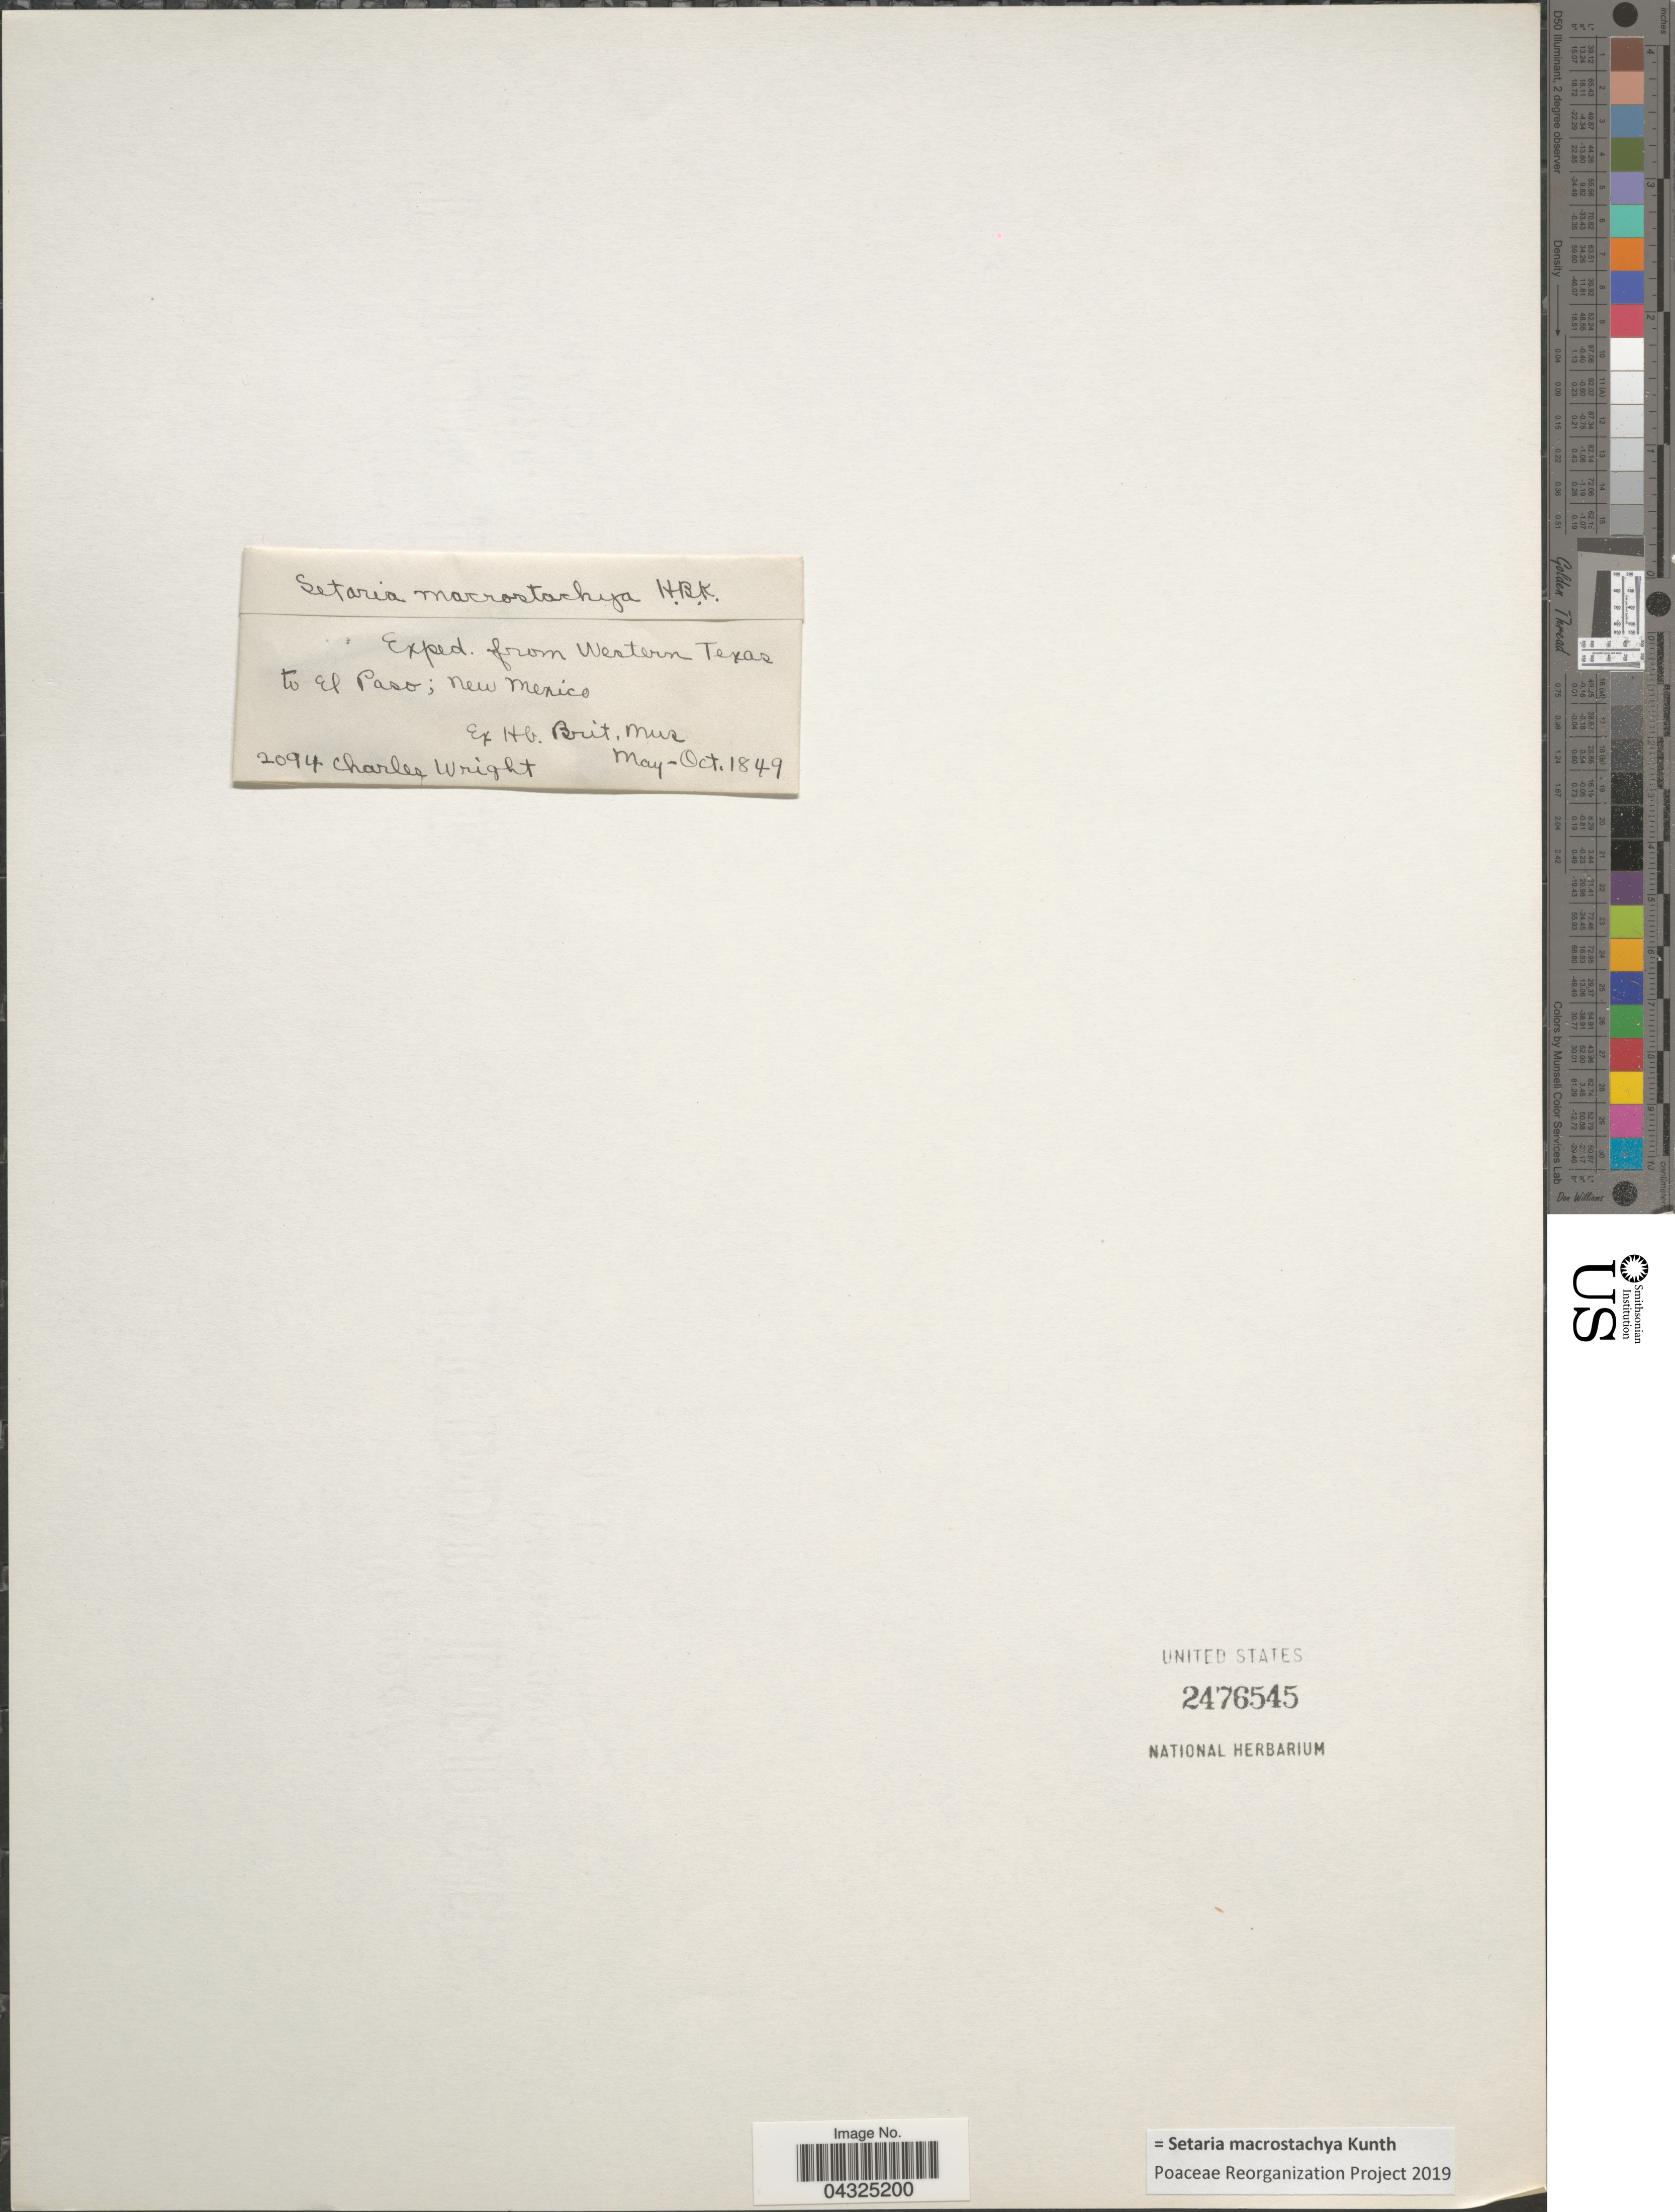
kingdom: Plantae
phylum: Tracheophyta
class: Liliopsida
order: Poales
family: Poaceae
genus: Setaria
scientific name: Setaria macrostachya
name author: Kunth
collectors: C. Wright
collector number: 2094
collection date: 1849-05/1849-10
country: United States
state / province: New Mexico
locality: Exped. from Western Texas to El Paso.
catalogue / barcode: US 2476545